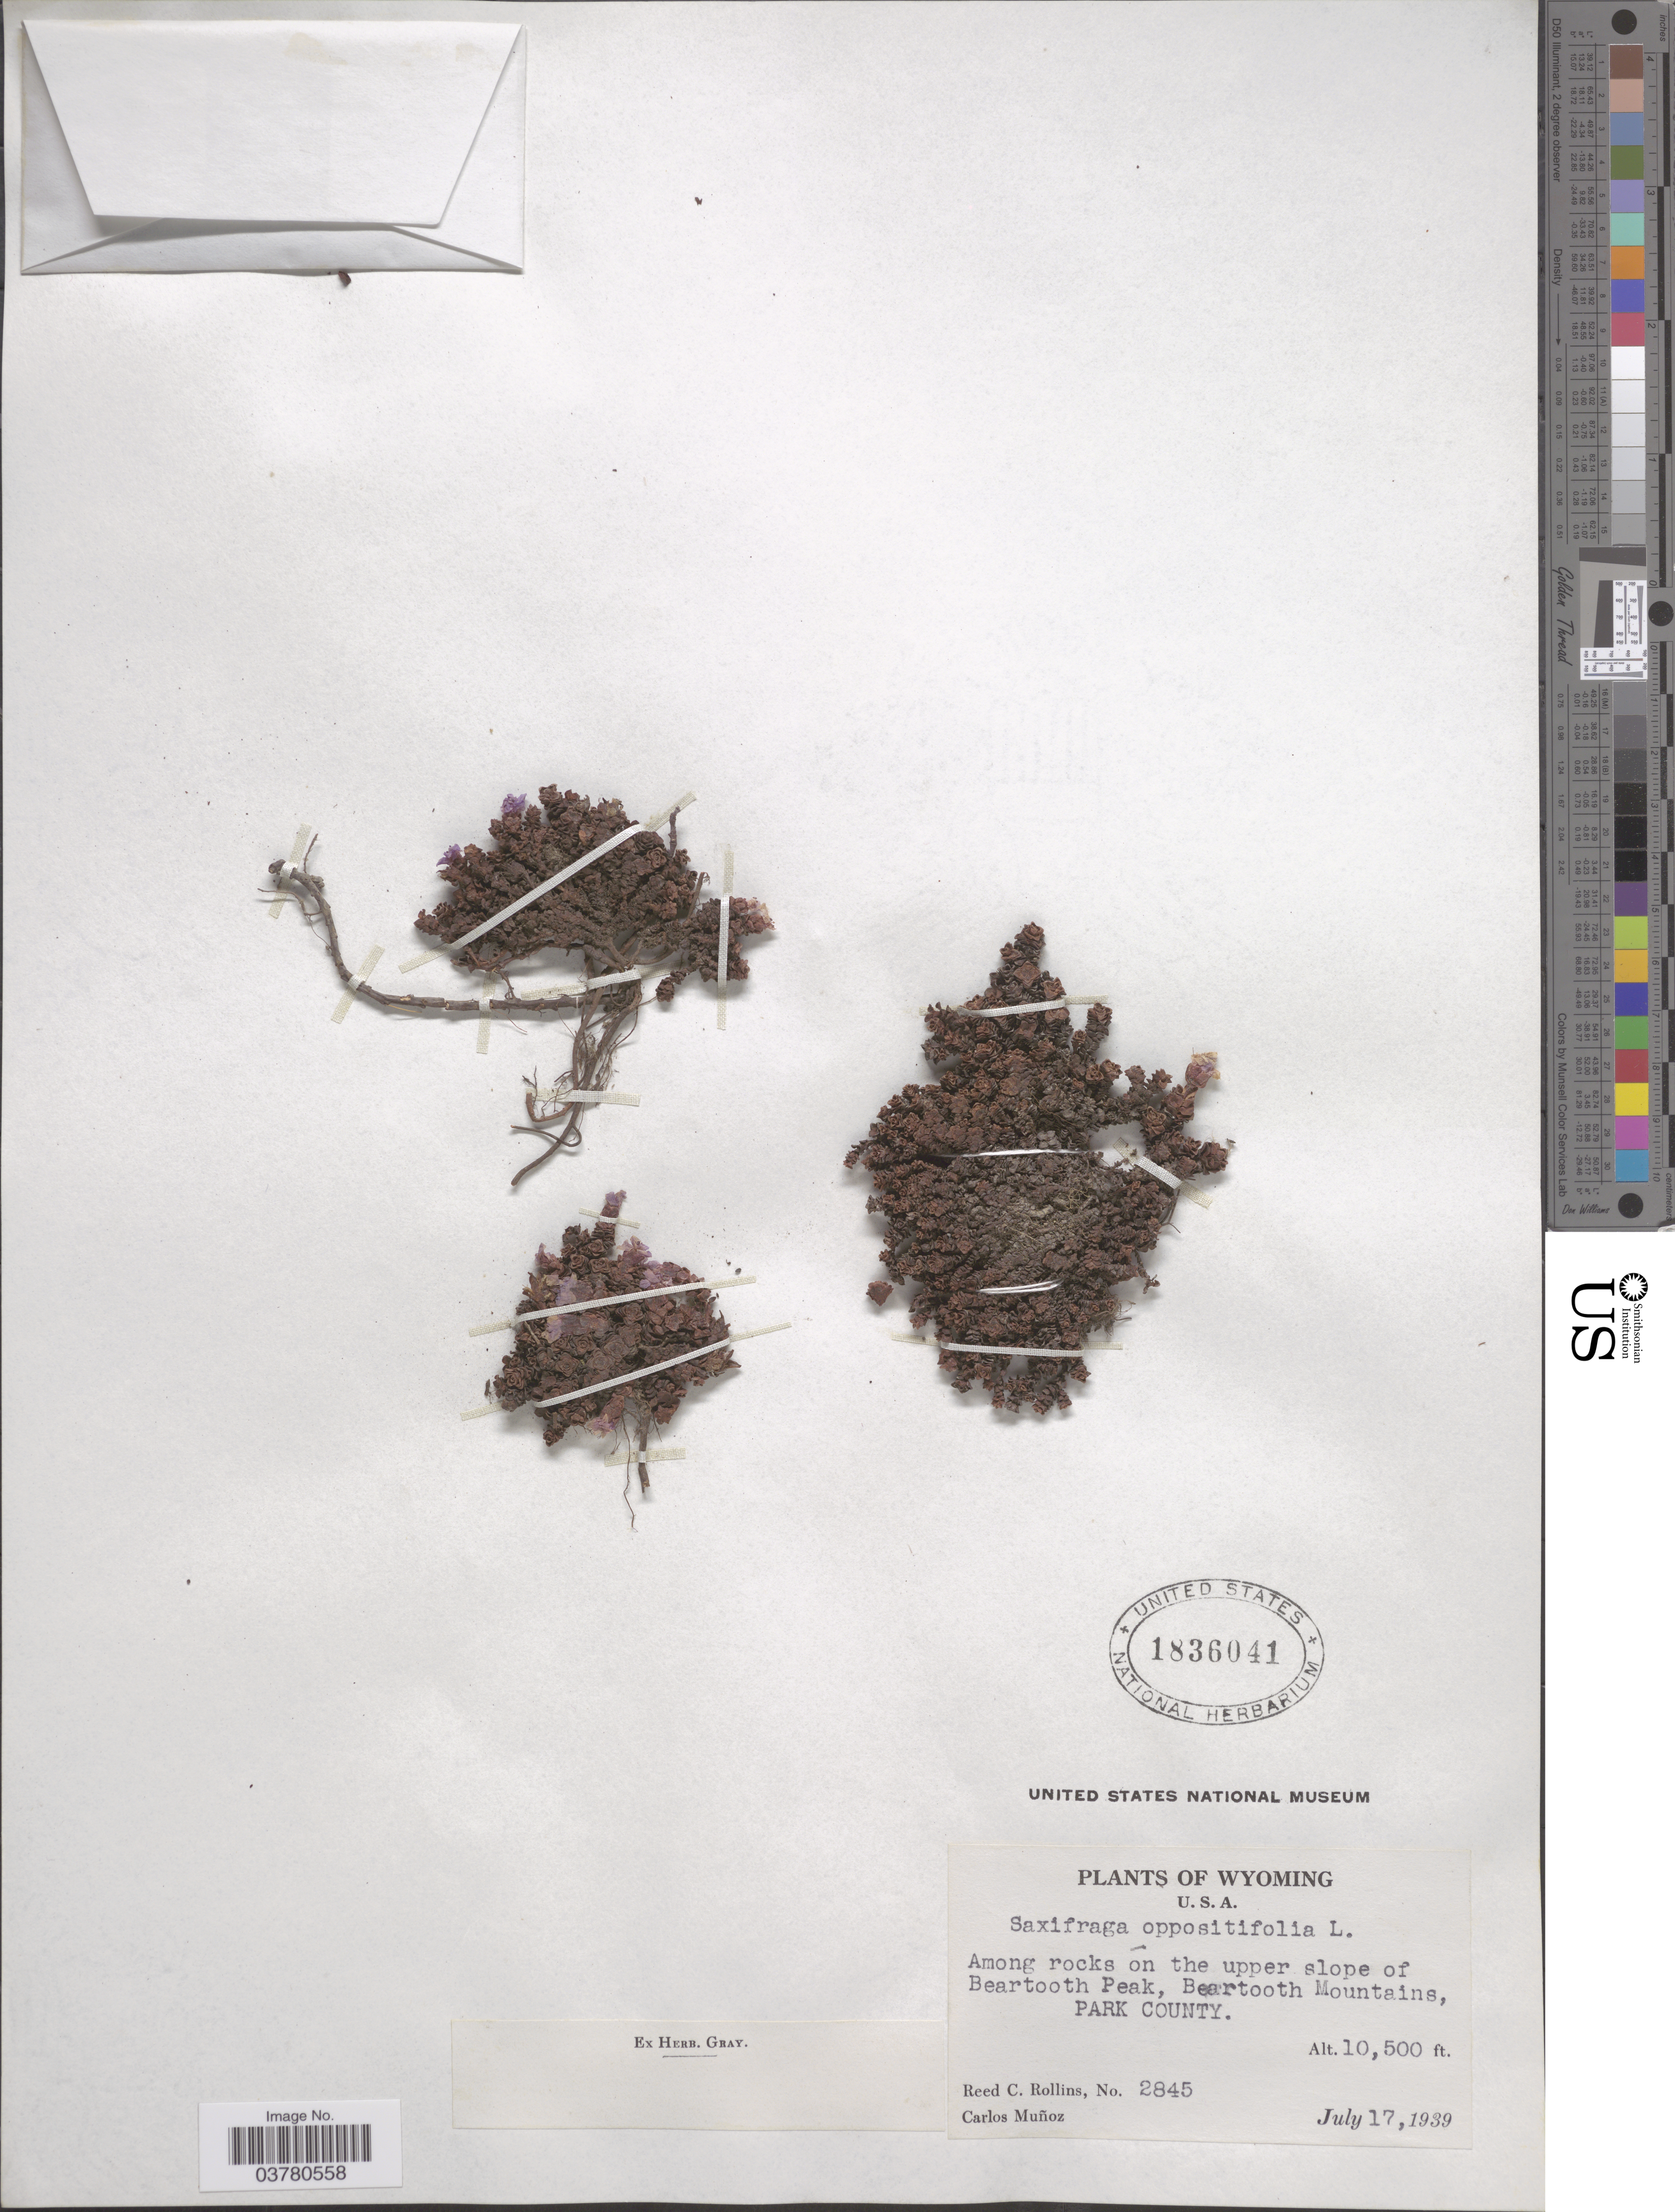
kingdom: Plantae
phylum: Tracheophyta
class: Magnoliopsida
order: Saxifragales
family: Saxifragaceae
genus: Saxifraga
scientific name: Saxifraga oppositifolia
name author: L.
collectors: R. C. Rollins & C. Muñoz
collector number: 2845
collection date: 1939-07-17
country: United States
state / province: Wyoming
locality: Among rocks on the upper slope of Beartooth Peak, Beartooth Mountains, Park County.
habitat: among rocks on the upper slope of peak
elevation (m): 3200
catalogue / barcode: US 1836041